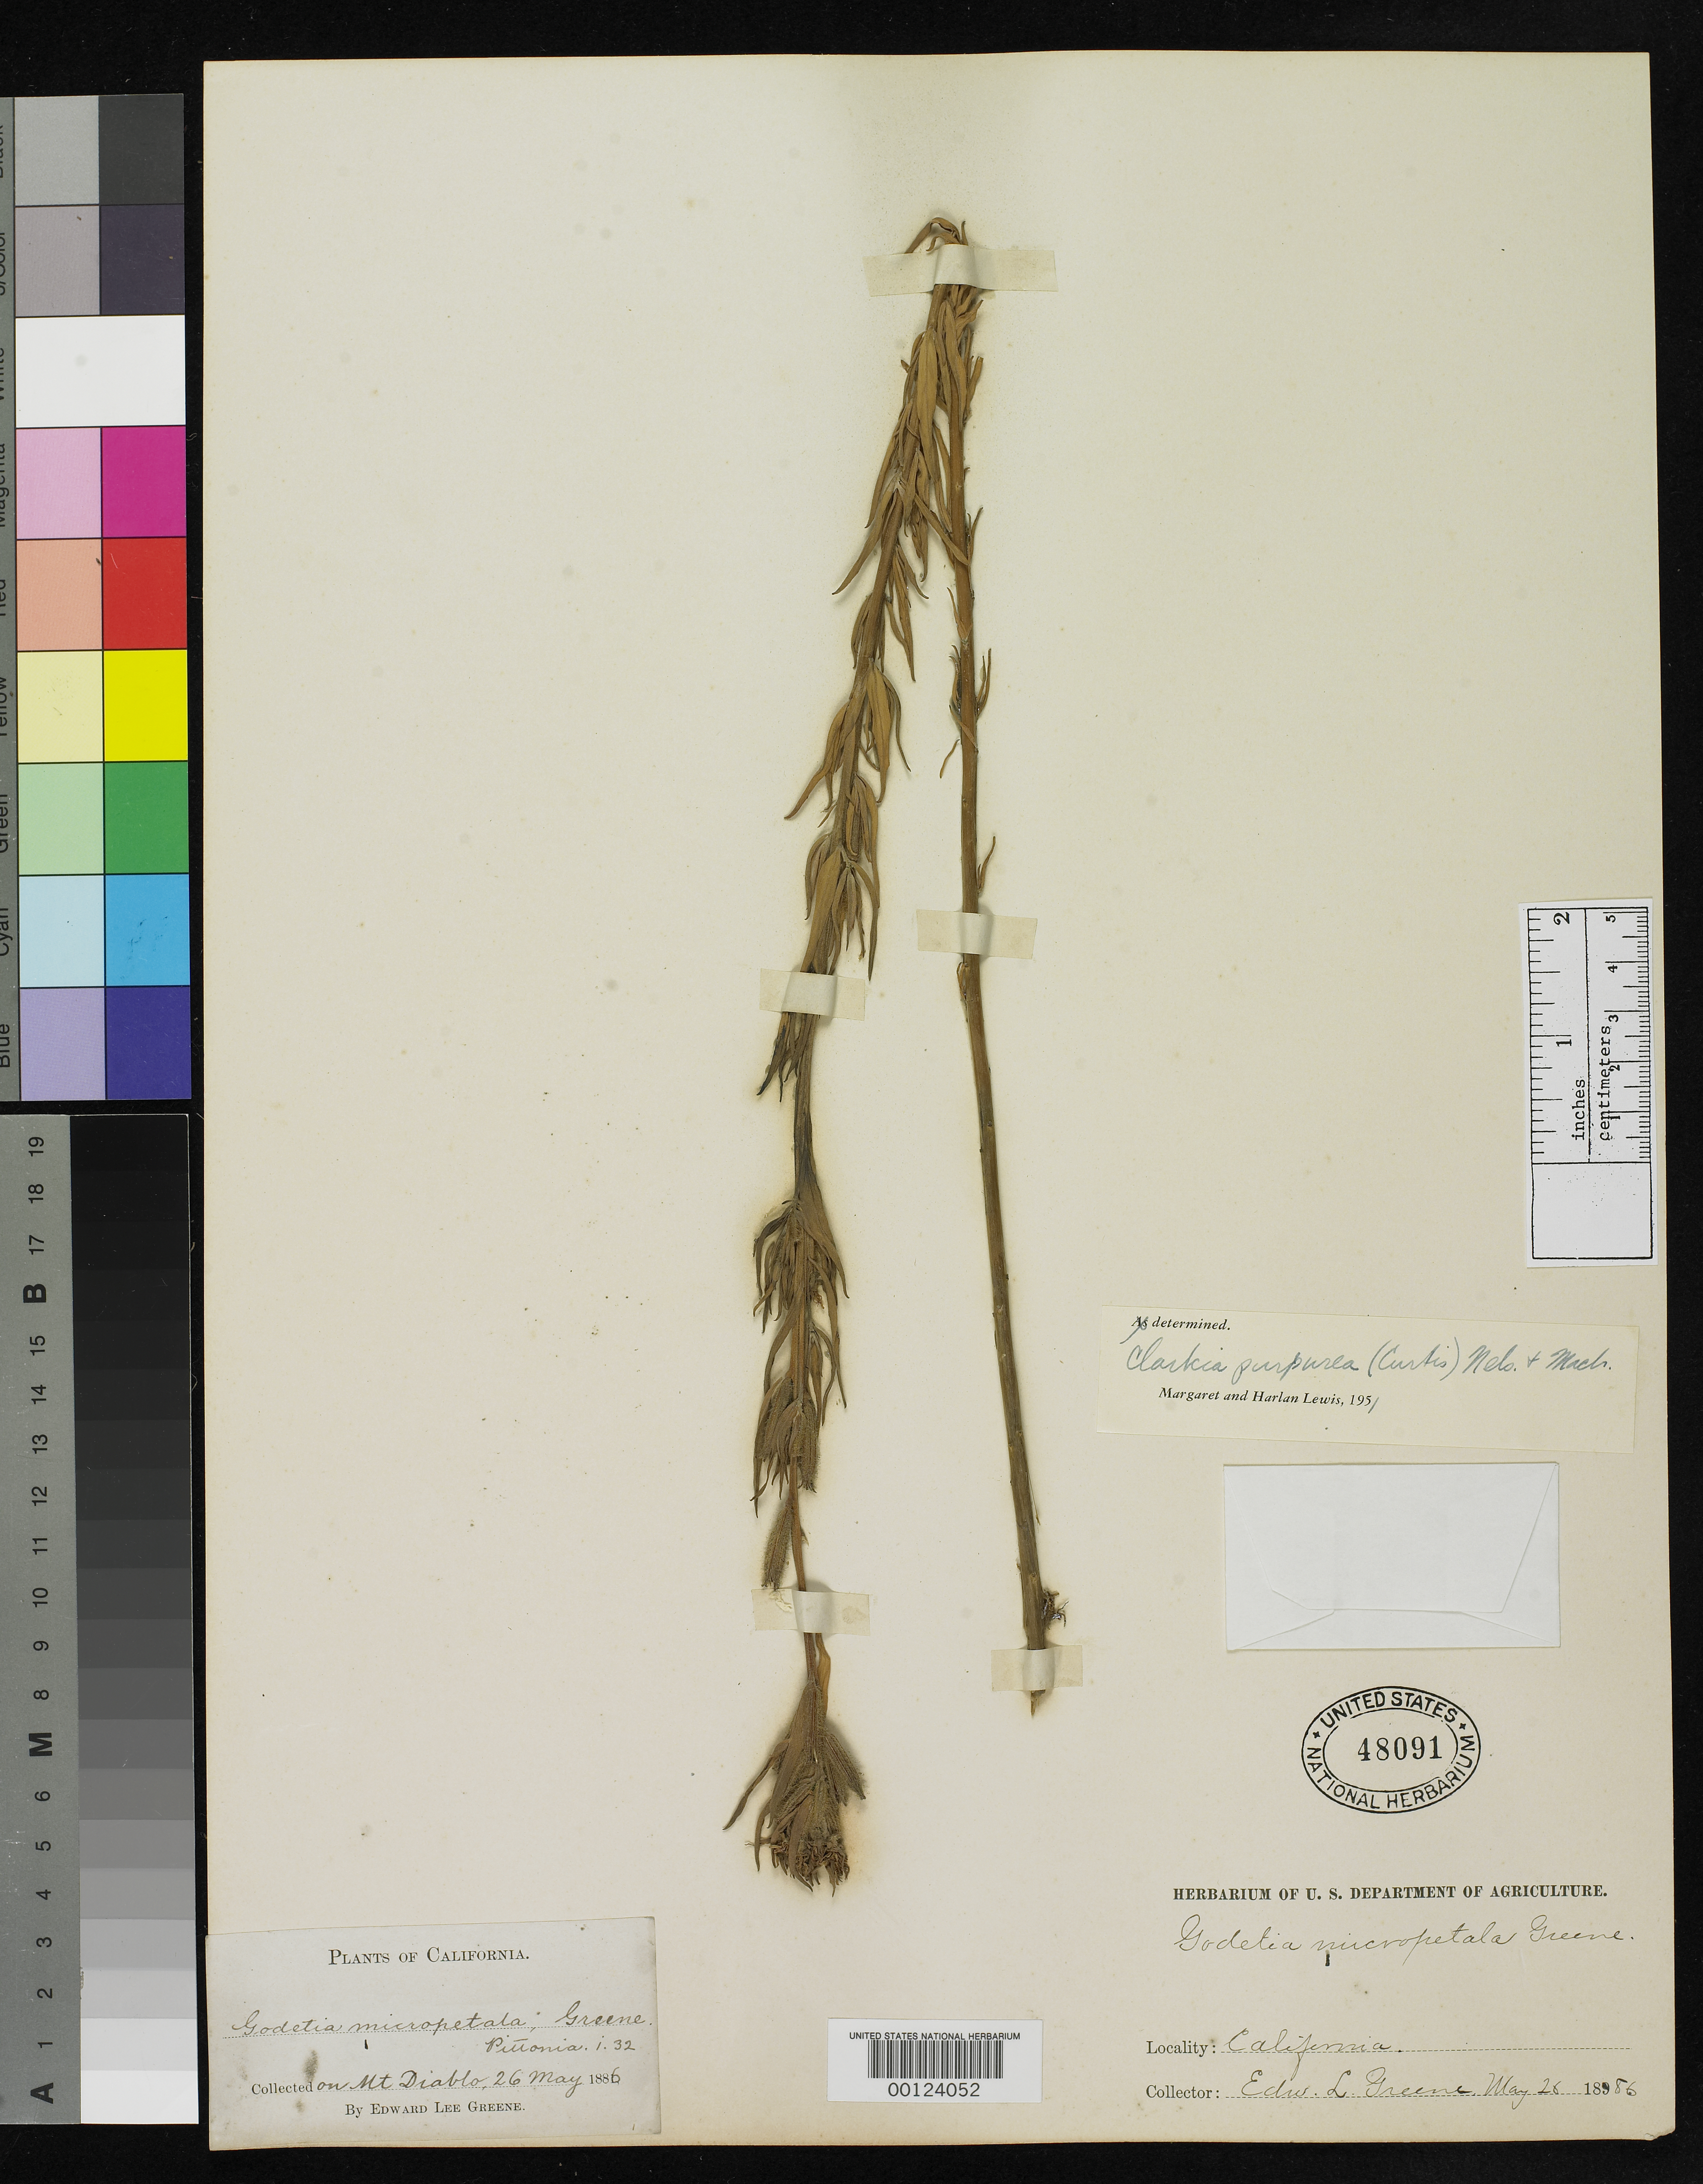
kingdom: Plantae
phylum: Tracheophyta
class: Magnoliopsida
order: Myrtales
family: Onagraceae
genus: Godetia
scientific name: Godetia micropetala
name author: Greene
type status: Isotype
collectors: E. L. Greene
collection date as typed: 26 May 1886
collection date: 1886-05-26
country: United States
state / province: California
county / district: Contra Costa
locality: Base of Mt. Diablo, along Walnut Creek.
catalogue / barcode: US 48091